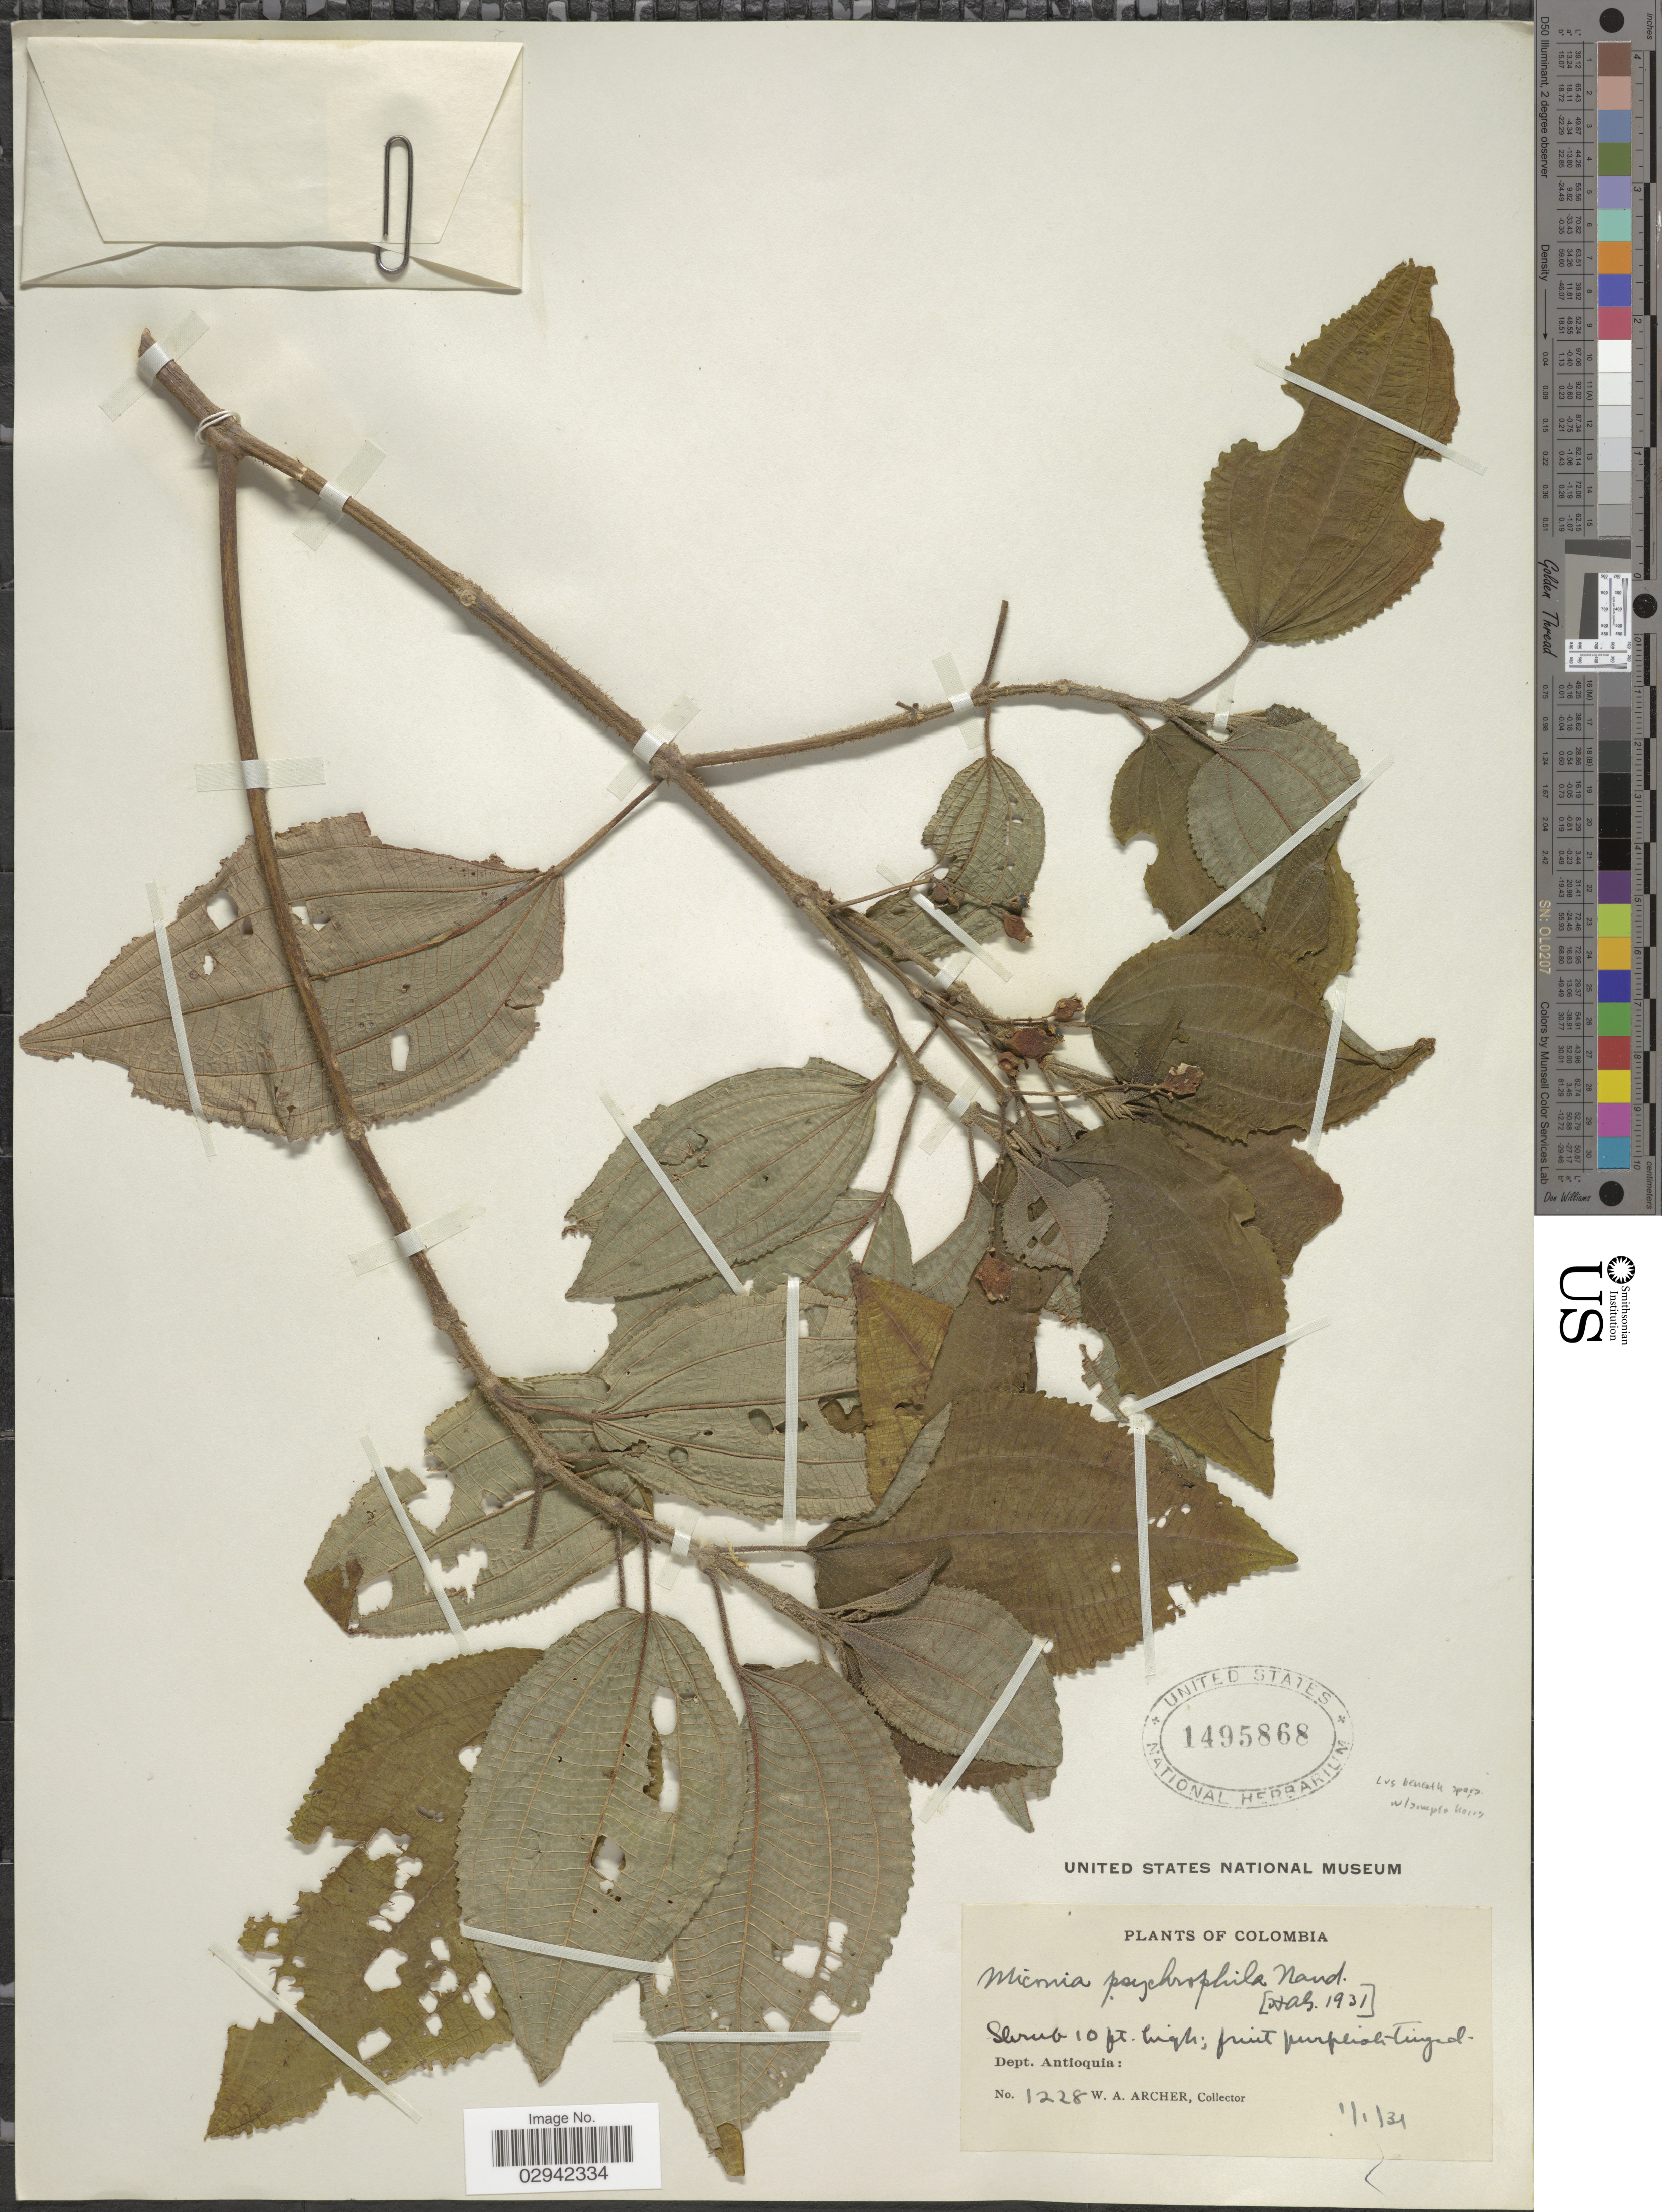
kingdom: Plantae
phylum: Tracheophyta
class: Magnoliopsida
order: Myrtales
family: Melastomataceae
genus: Miconia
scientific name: Miconia psychrophila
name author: Naudin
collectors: W. Archer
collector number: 1228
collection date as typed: Transcribed d/m/y: 1/1/31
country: Colombia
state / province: Antioquia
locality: Dept. Antioquia.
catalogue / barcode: US 1495868